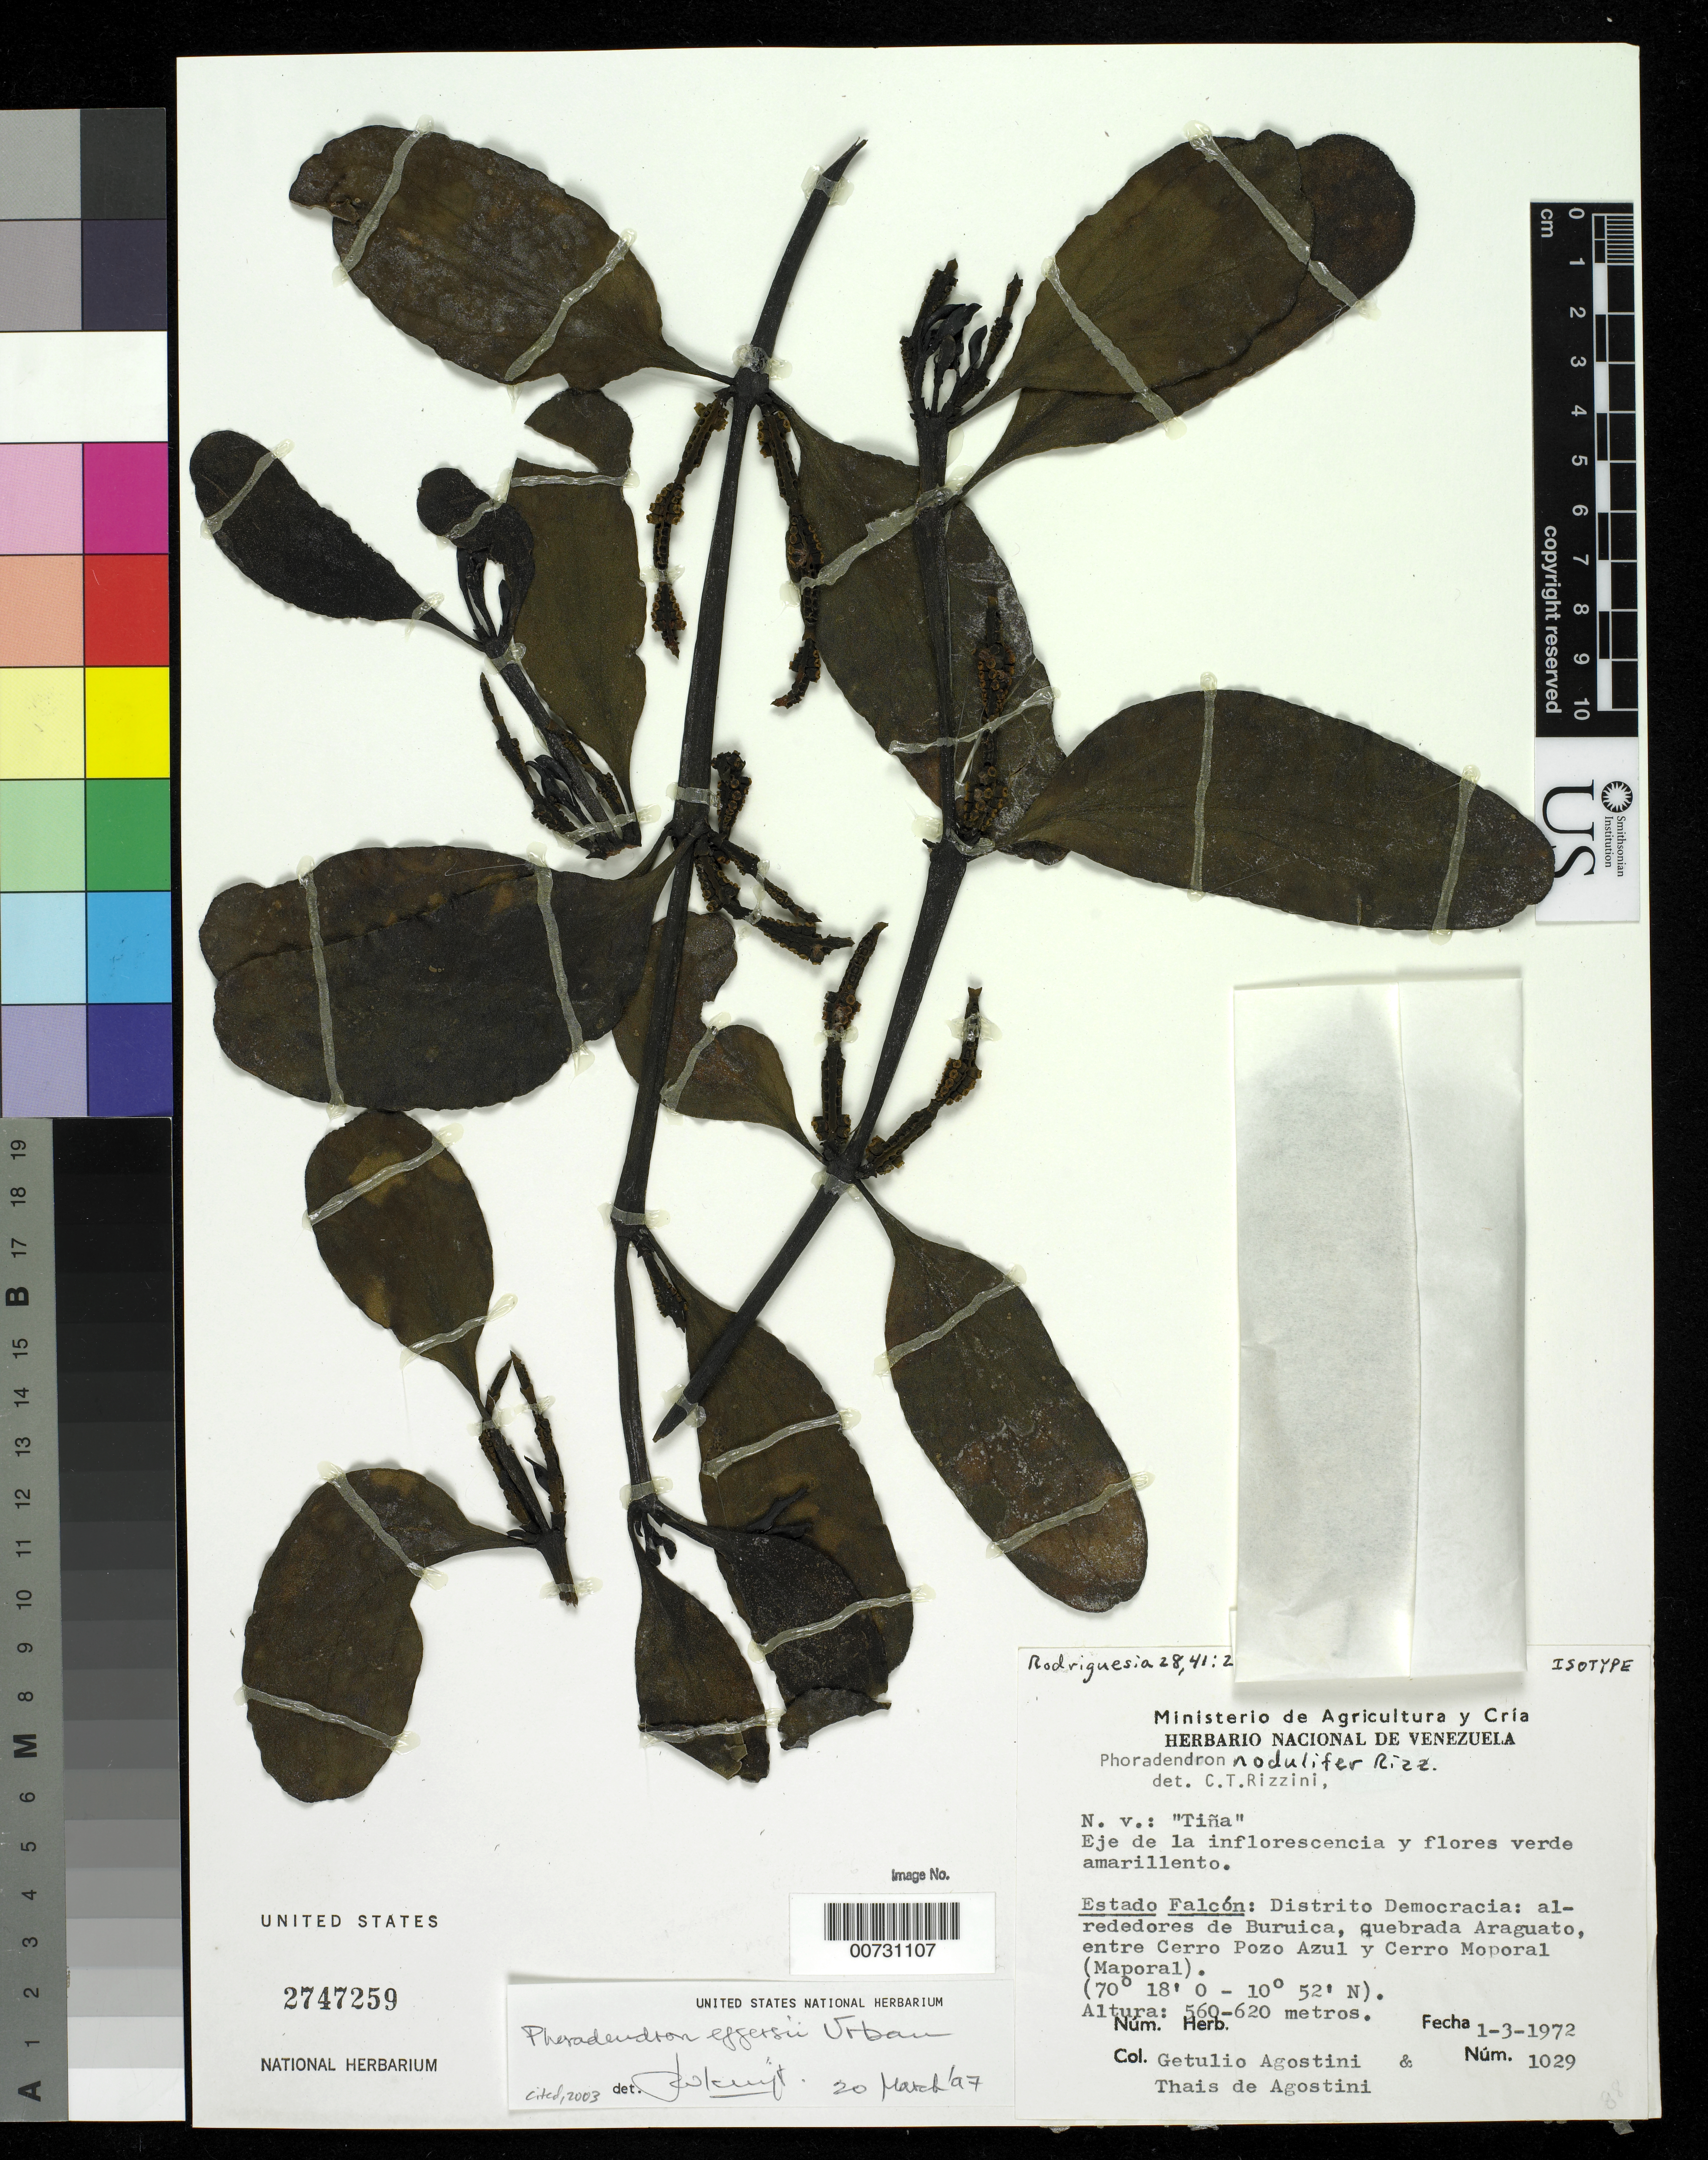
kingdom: Plantae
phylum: Tracheophyta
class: Magnoliopsida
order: Santalales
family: Viscaceae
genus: Phoradendron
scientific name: Phoradendron nodulifer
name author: Rizzini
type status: Isotype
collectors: G. Agostini & T. Agostini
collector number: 1029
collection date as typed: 01 Mar 1972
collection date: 1972-03-01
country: Venezuela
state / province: Falcón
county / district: Democracia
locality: Distrito Democracia: alrededores de Buruica, quebrada Araguato, entre Cerro Pozo Azul y Cerro Moporal (Maporal).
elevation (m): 560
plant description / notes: Cited 2003 by Kuijt, Syst. Bot. Monogr. 66; Common name: "Tiña"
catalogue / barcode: US 2747259